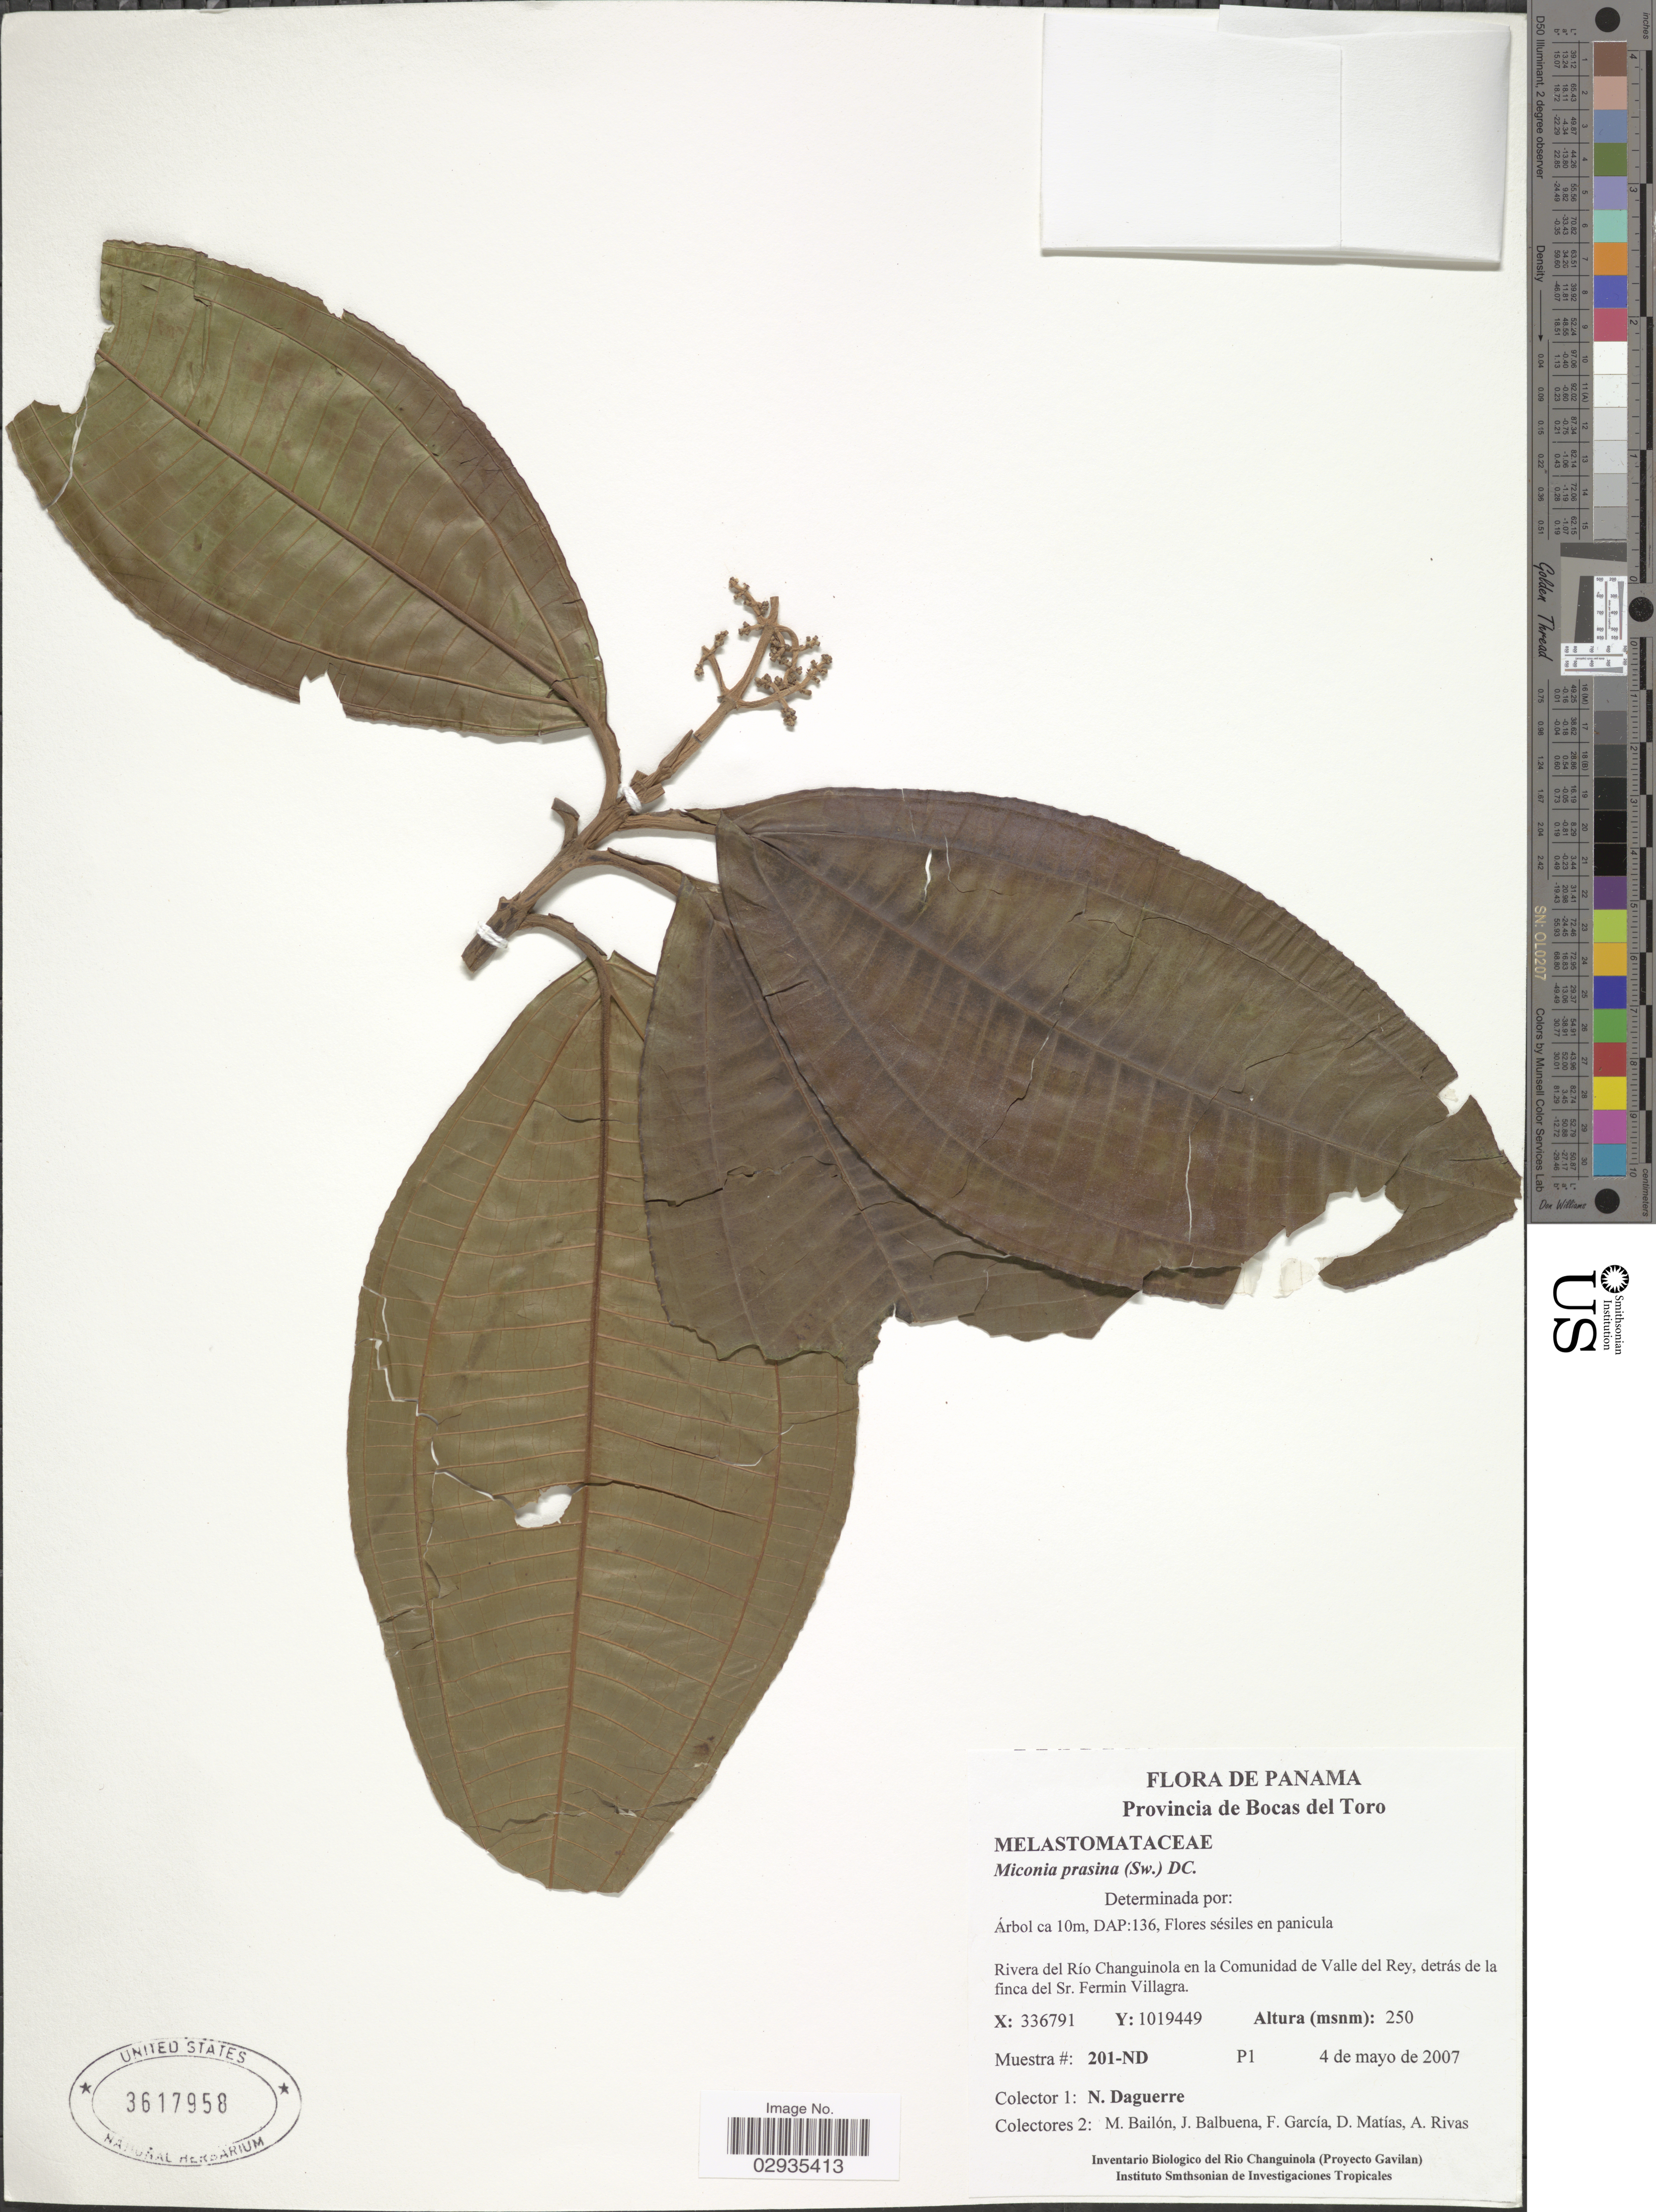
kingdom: Plantae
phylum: Tracheophyta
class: Magnoliopsida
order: Myrtales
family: Melastomataceae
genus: Miconia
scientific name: Miconia prasina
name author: (Sw.) DC.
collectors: N. Daguerre, M. Bailón, J. Balbuena, F. Garcia & et al.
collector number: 201-ND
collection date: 2007-05-04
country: Panama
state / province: Bocas del Toro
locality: Rivera del Río Changuinola en la Comunidad de Valle del Rey, detrás de la finca del Sr. Fermin Villagra.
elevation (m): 250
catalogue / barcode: US 3617958